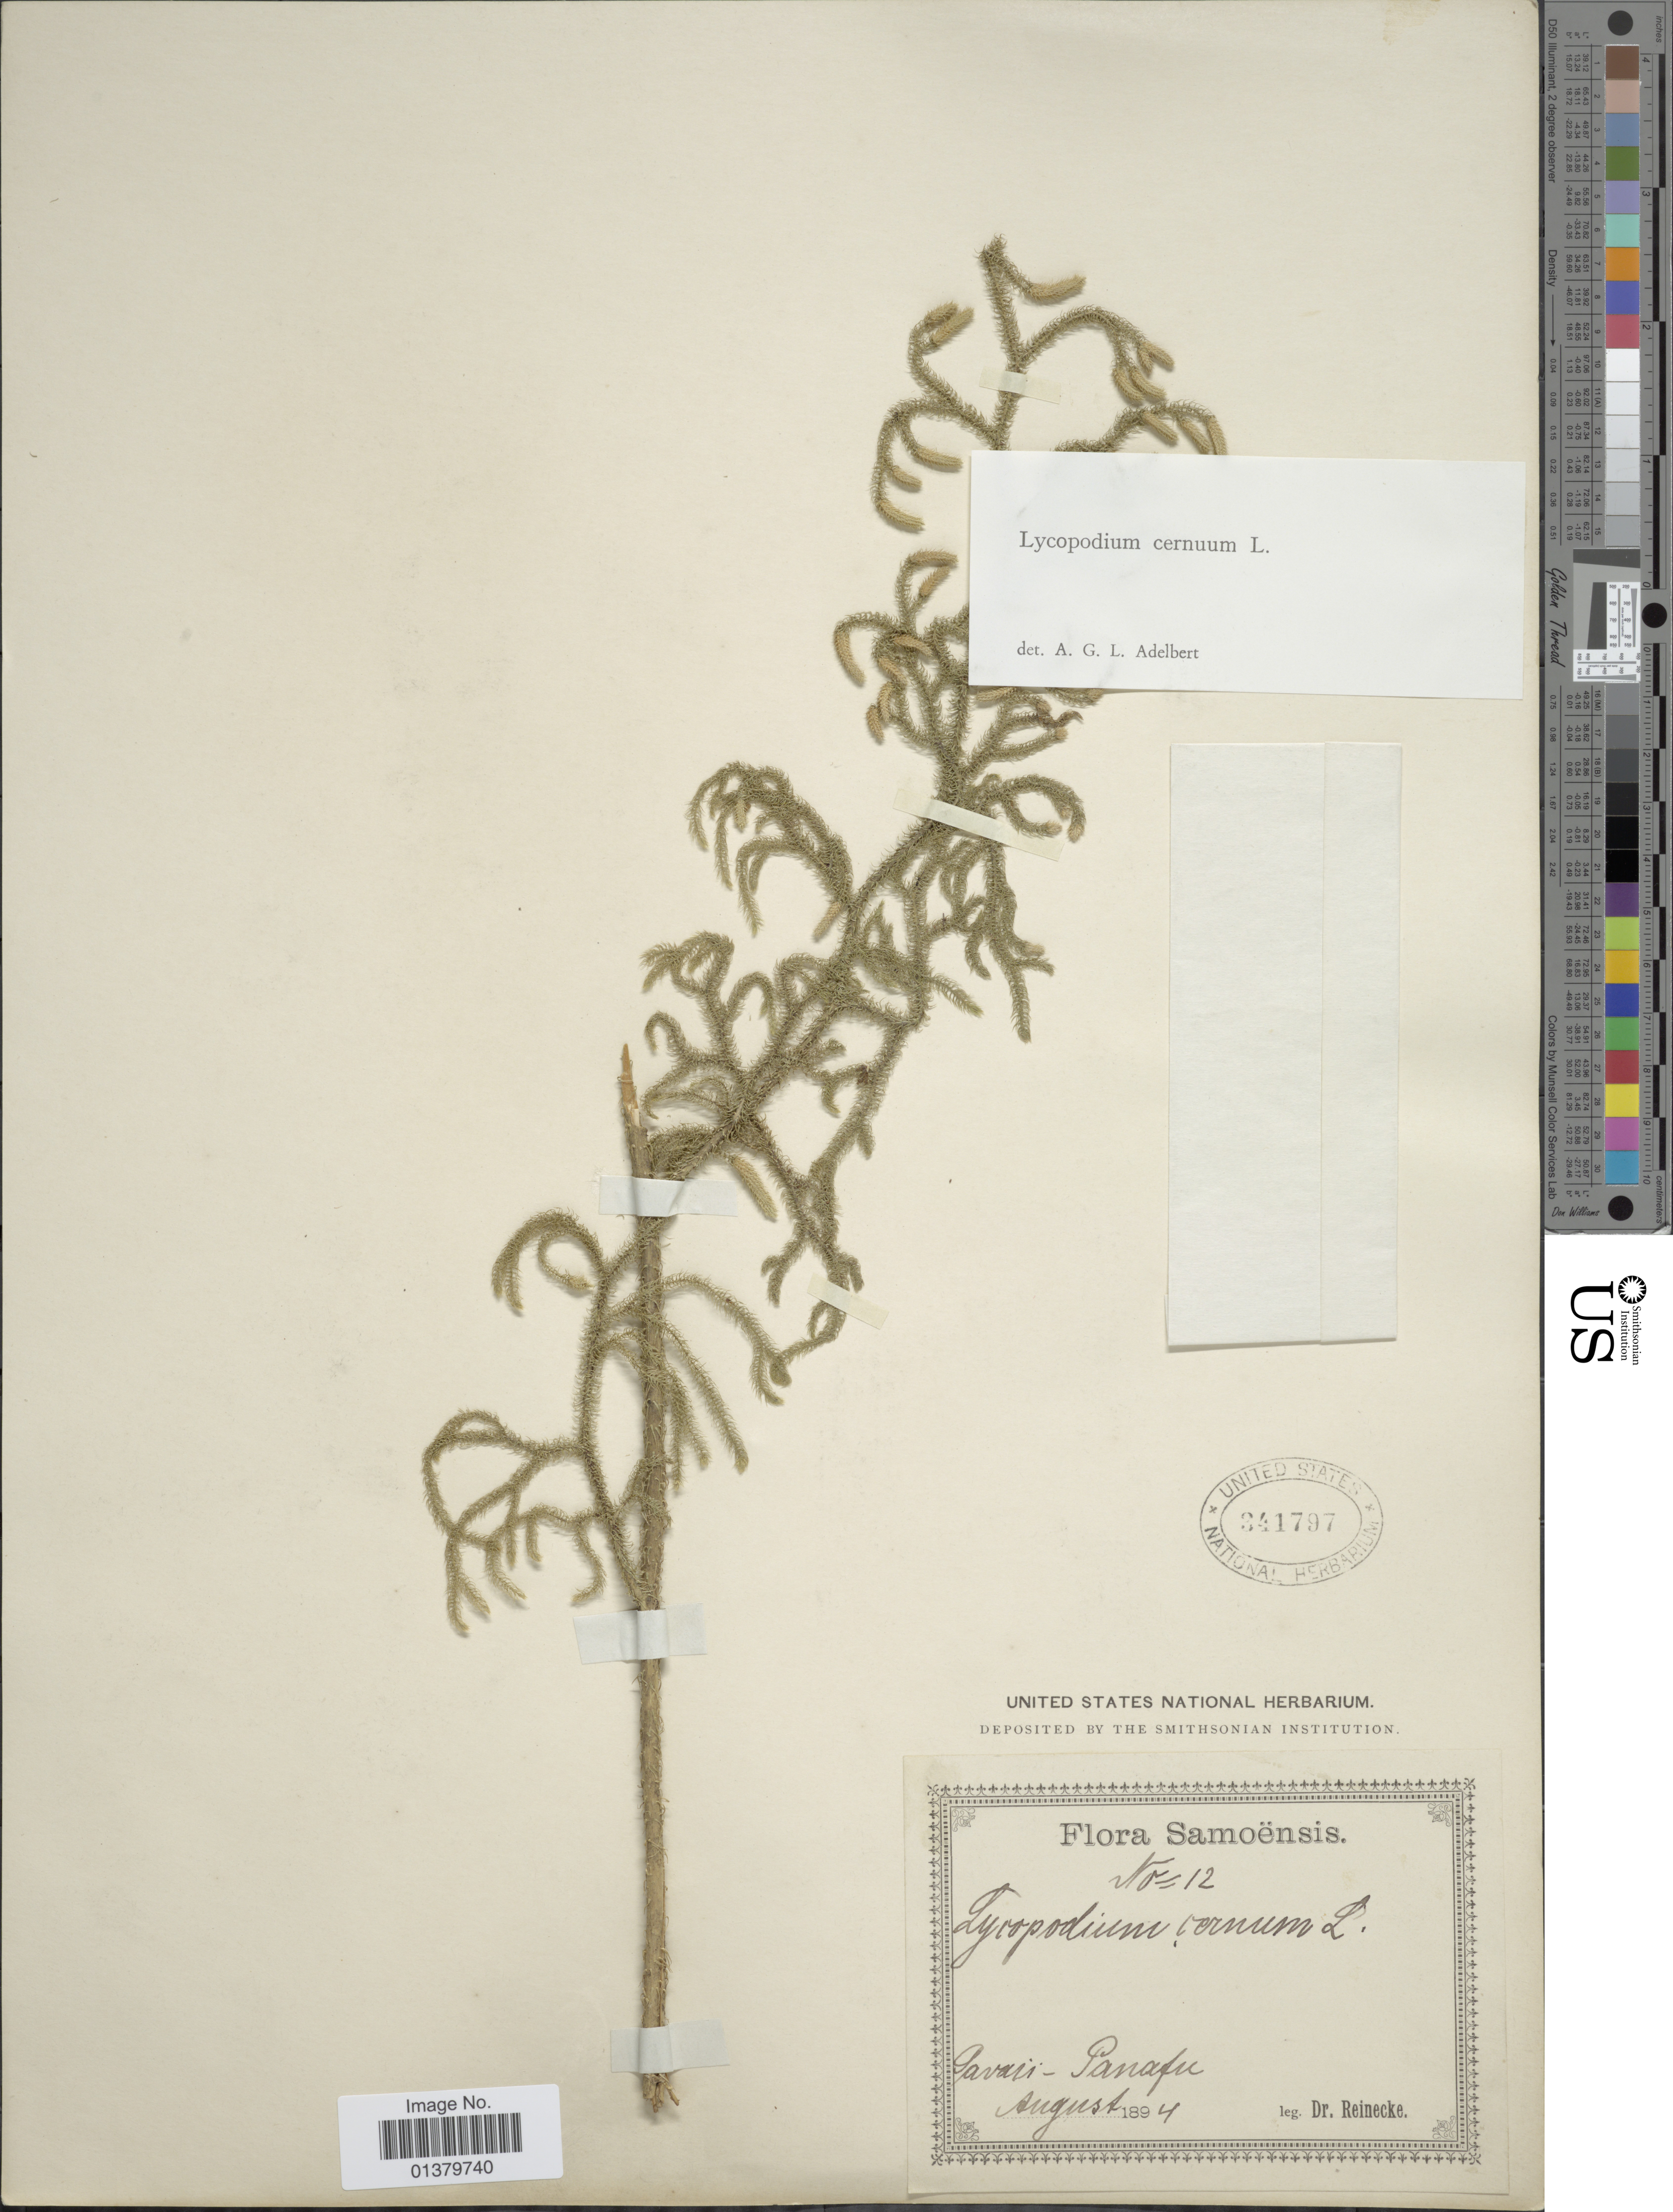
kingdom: Plantae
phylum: Tracheophyta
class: Lycopodiopsida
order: Lycopodiales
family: Lycopodiaceae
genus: Palhinhaea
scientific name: Palhinhaea cernua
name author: (L.) Vasc. & Franco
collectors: -- Reinecke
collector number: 12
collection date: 1894-08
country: Samoa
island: Savai'i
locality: Samoënsis, Savaii: Panafu [interpreted]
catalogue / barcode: US 341797